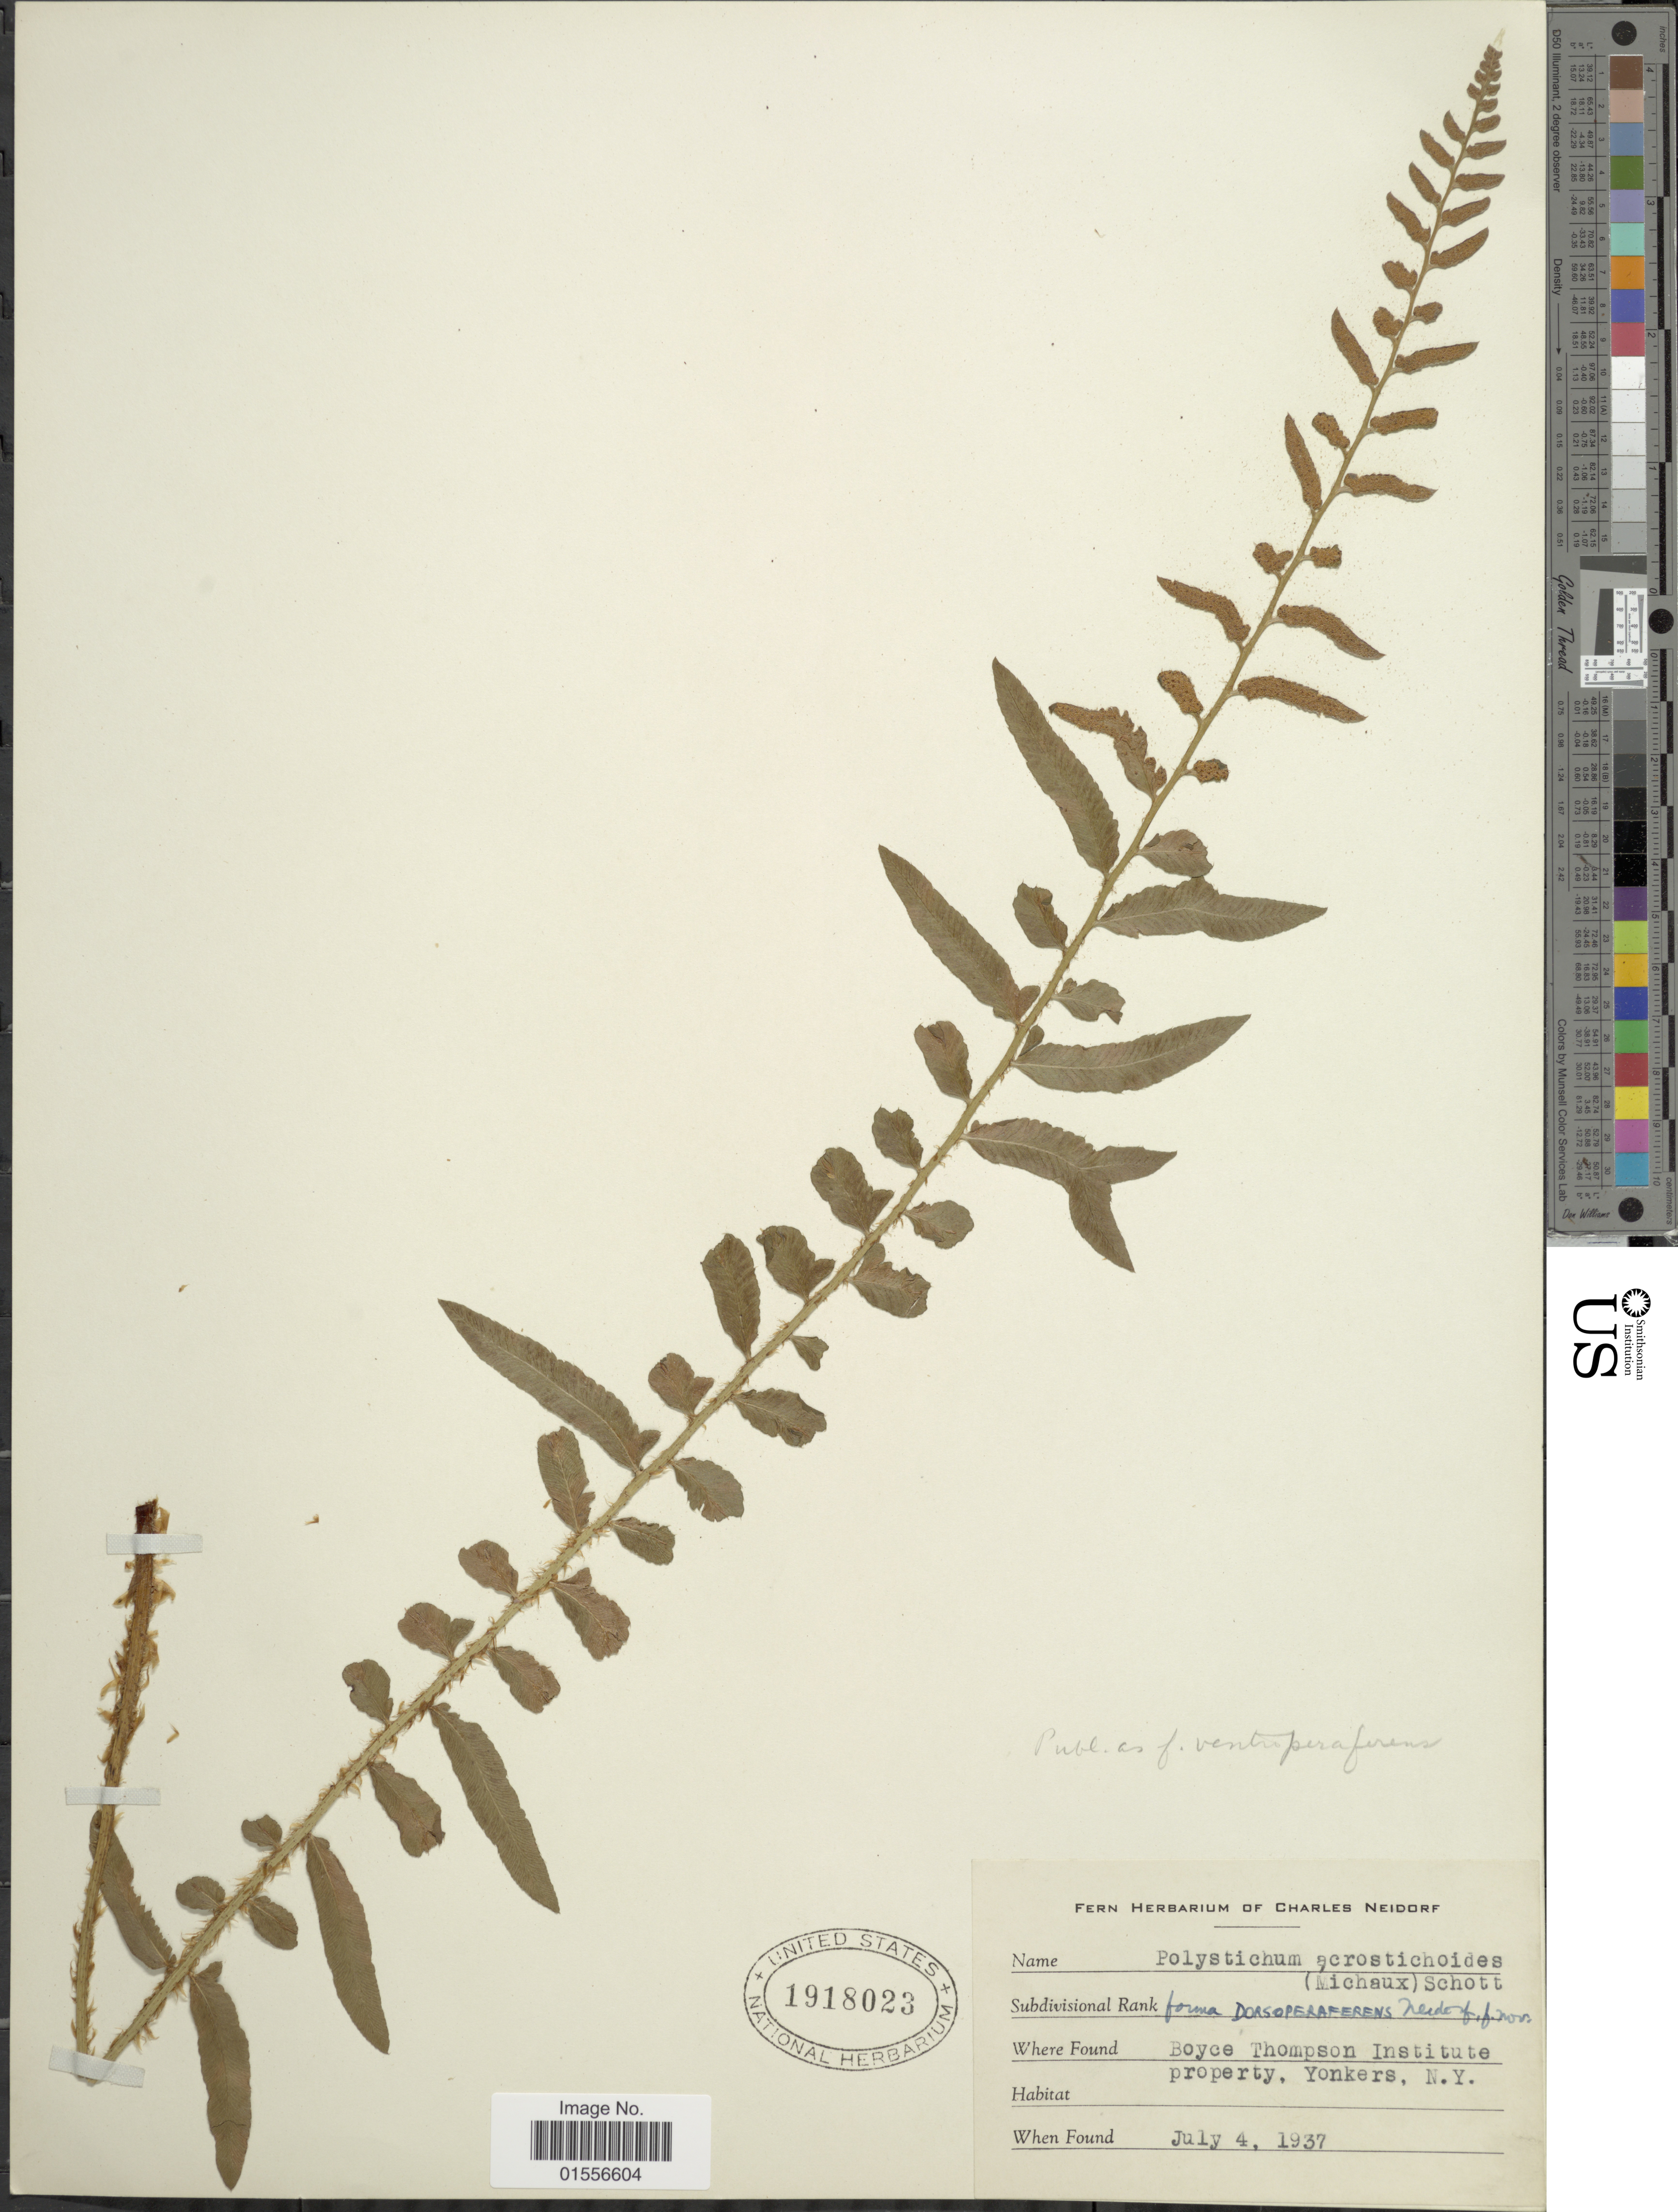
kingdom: Plantae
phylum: Tracheophyta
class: Polypodiopsida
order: Polypodiales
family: Dryopteridaceae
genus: Polystichum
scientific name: Polystichum acrostichoides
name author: (Michx.) Schott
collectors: ex herb. Charles Neidorf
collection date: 1937-07-04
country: United States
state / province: New York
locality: Boyce Thompson Institute property, Yonkers.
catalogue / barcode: US 1918023